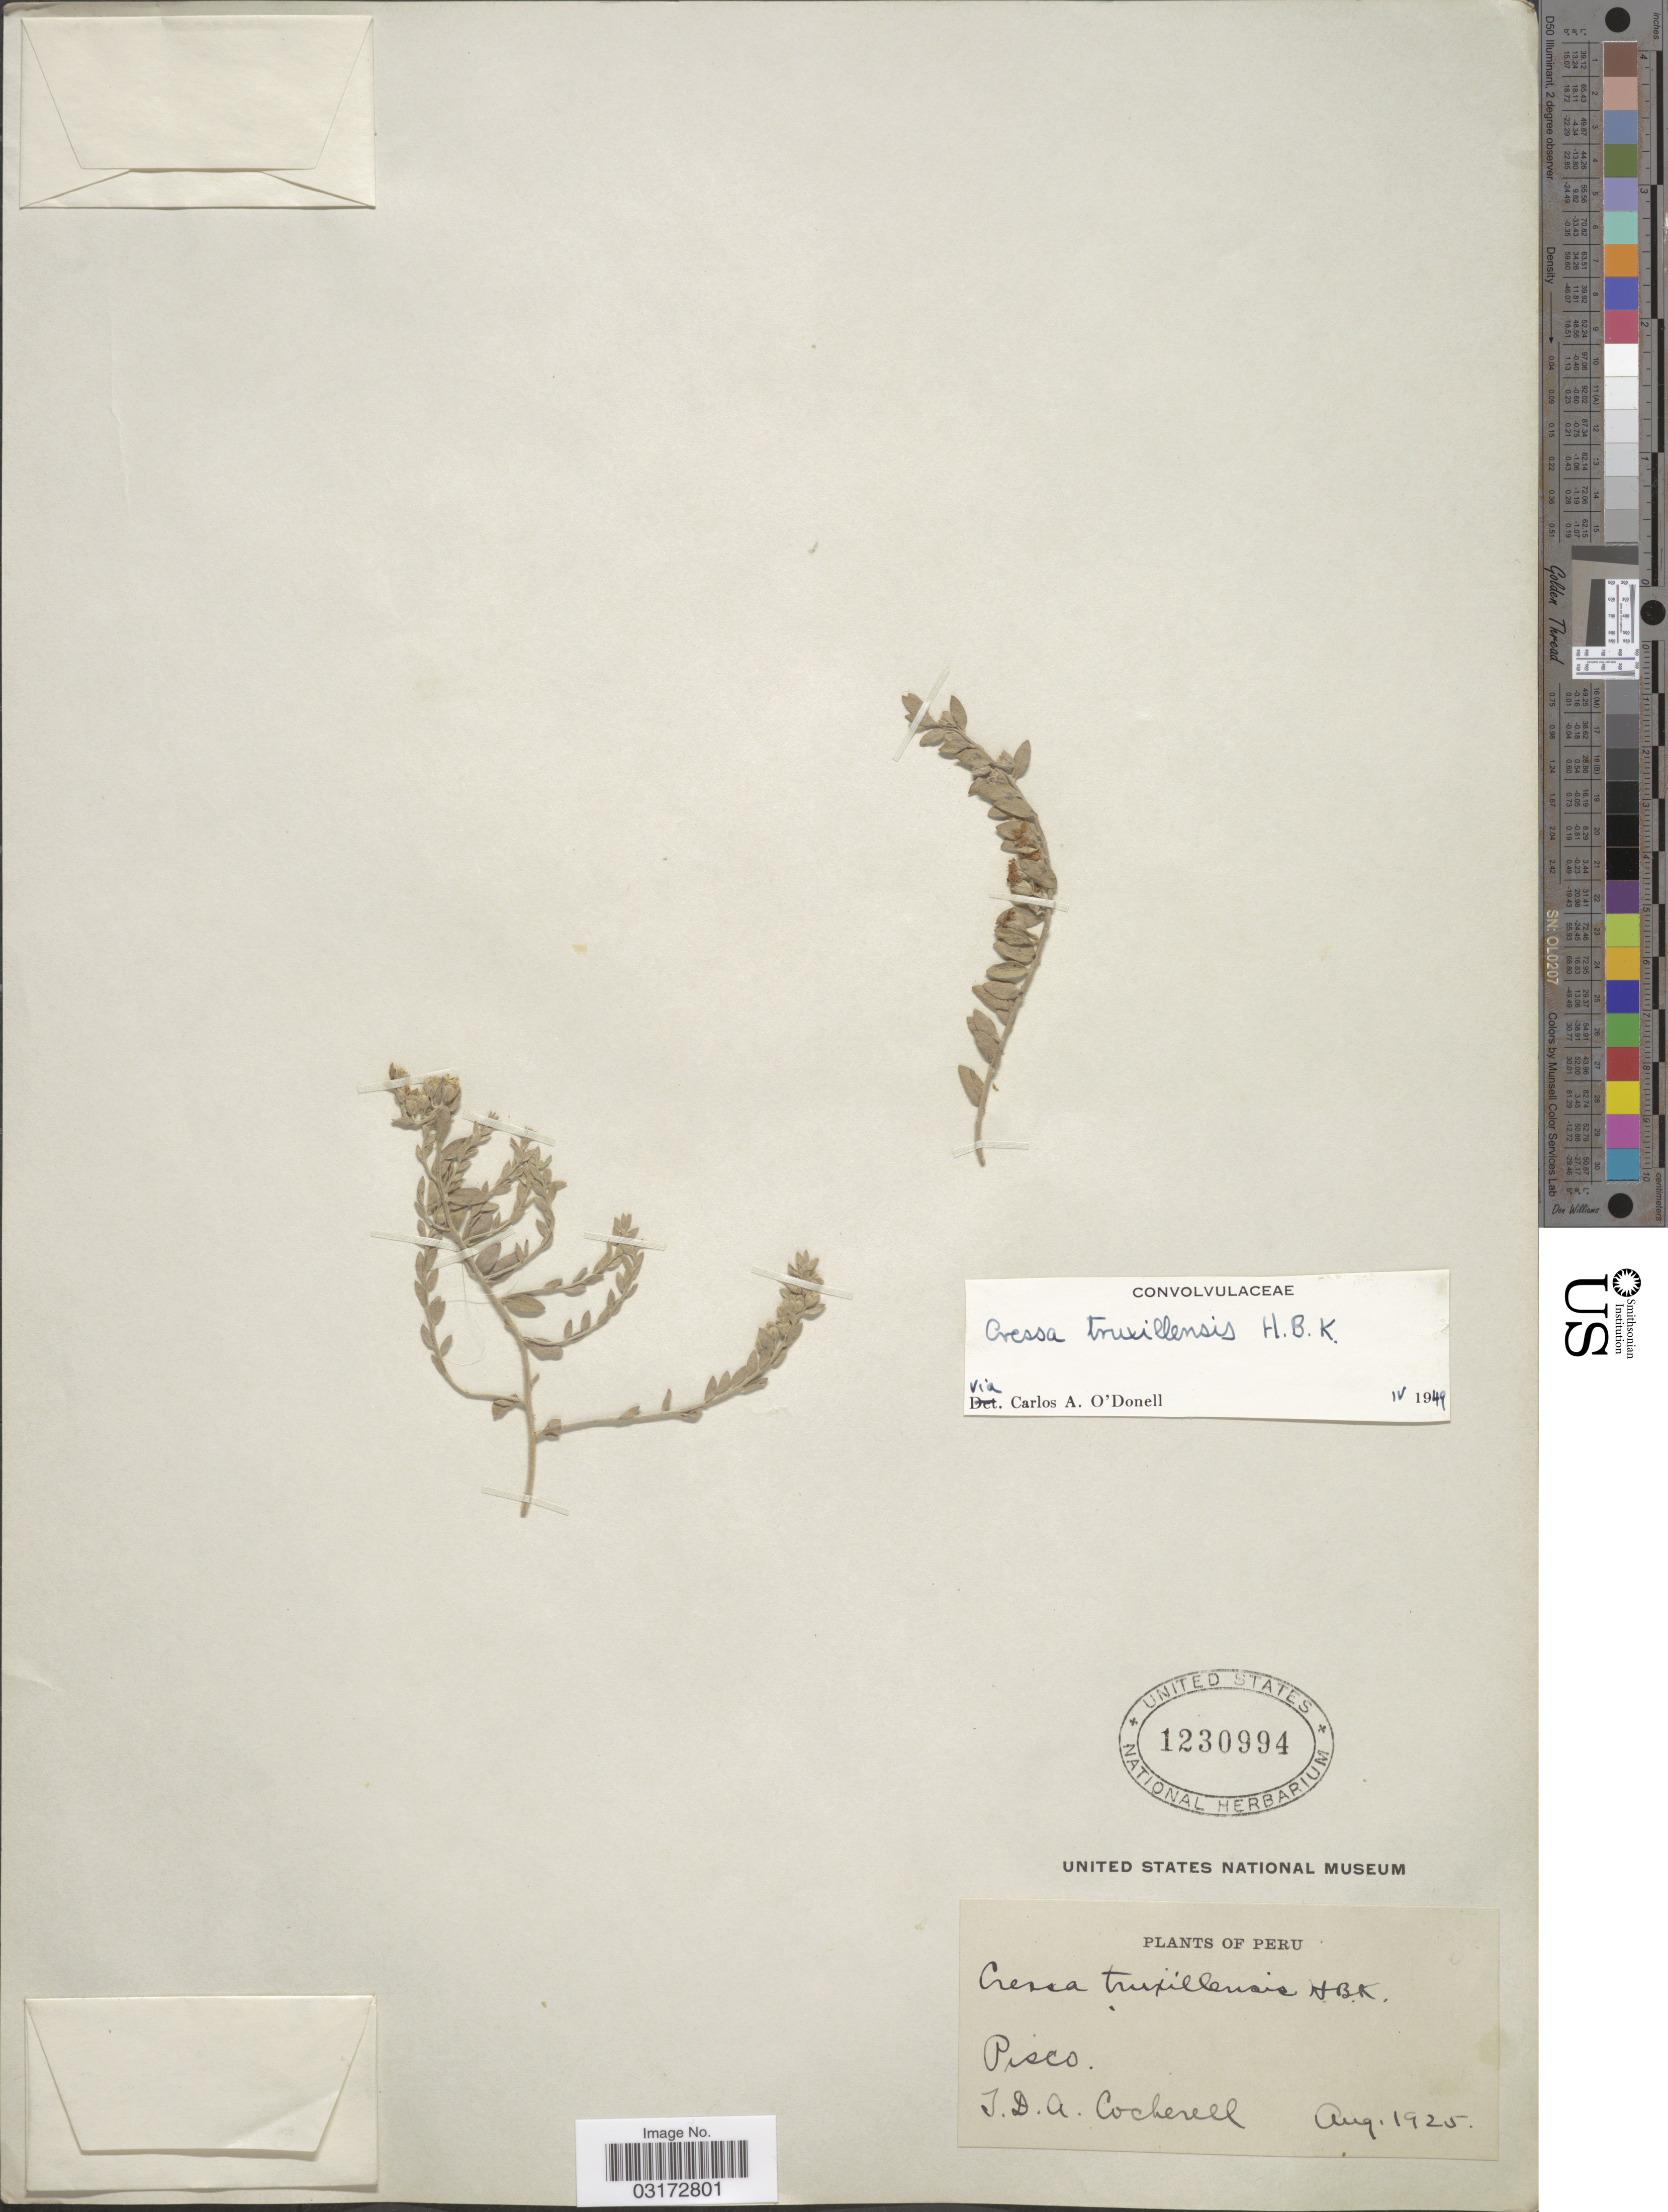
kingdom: Plantae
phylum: Tracheophyta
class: Magnoliopsida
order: Solanales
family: Convolvulaceae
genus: Cressa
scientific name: Cressa truxillensis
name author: Kunth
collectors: T. Cockerell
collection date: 1925-08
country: Peru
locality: Pisco.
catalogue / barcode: US 1230994